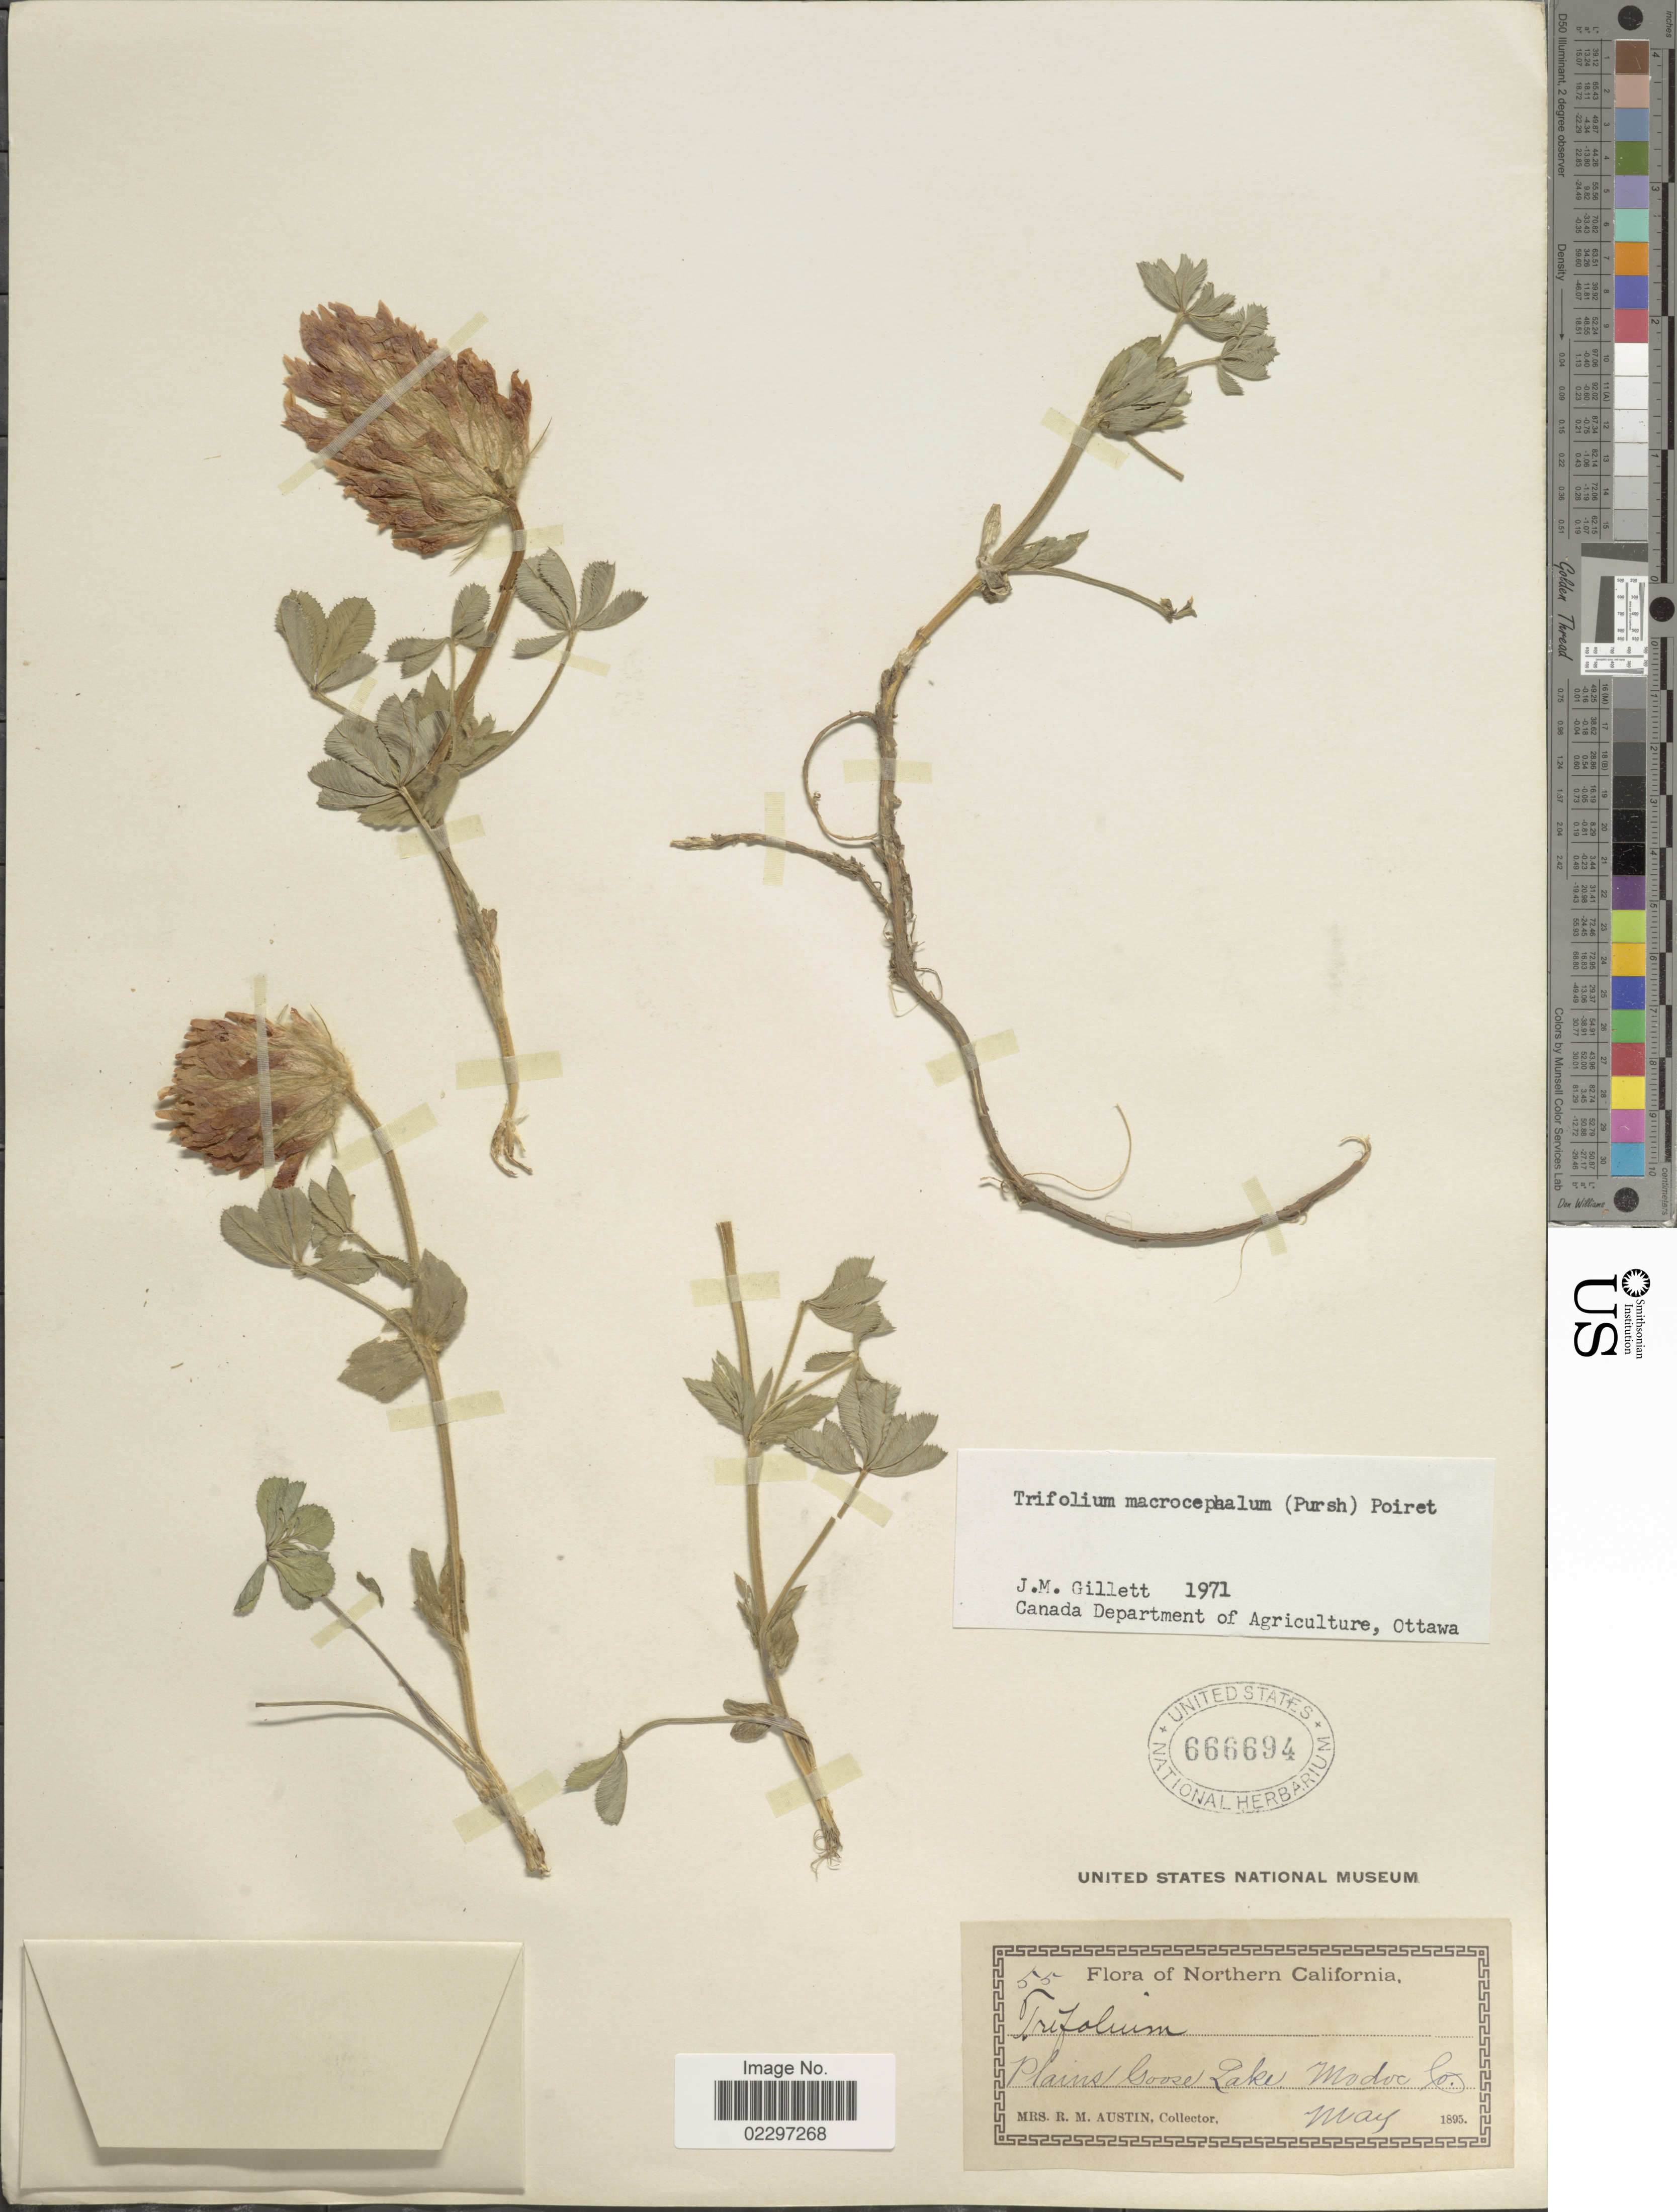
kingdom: Plantae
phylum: Tracheophyta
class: Magnoliopsida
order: Fabales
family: Fabaceae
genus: Trifolium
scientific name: Trifolium macrocephalum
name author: (Pursh) Poir.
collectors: R. Austin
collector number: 55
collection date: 1895-05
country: United States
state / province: California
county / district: Modoc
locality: Northern California. Plains Goose Lake. Modoc Co.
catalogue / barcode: US 666694